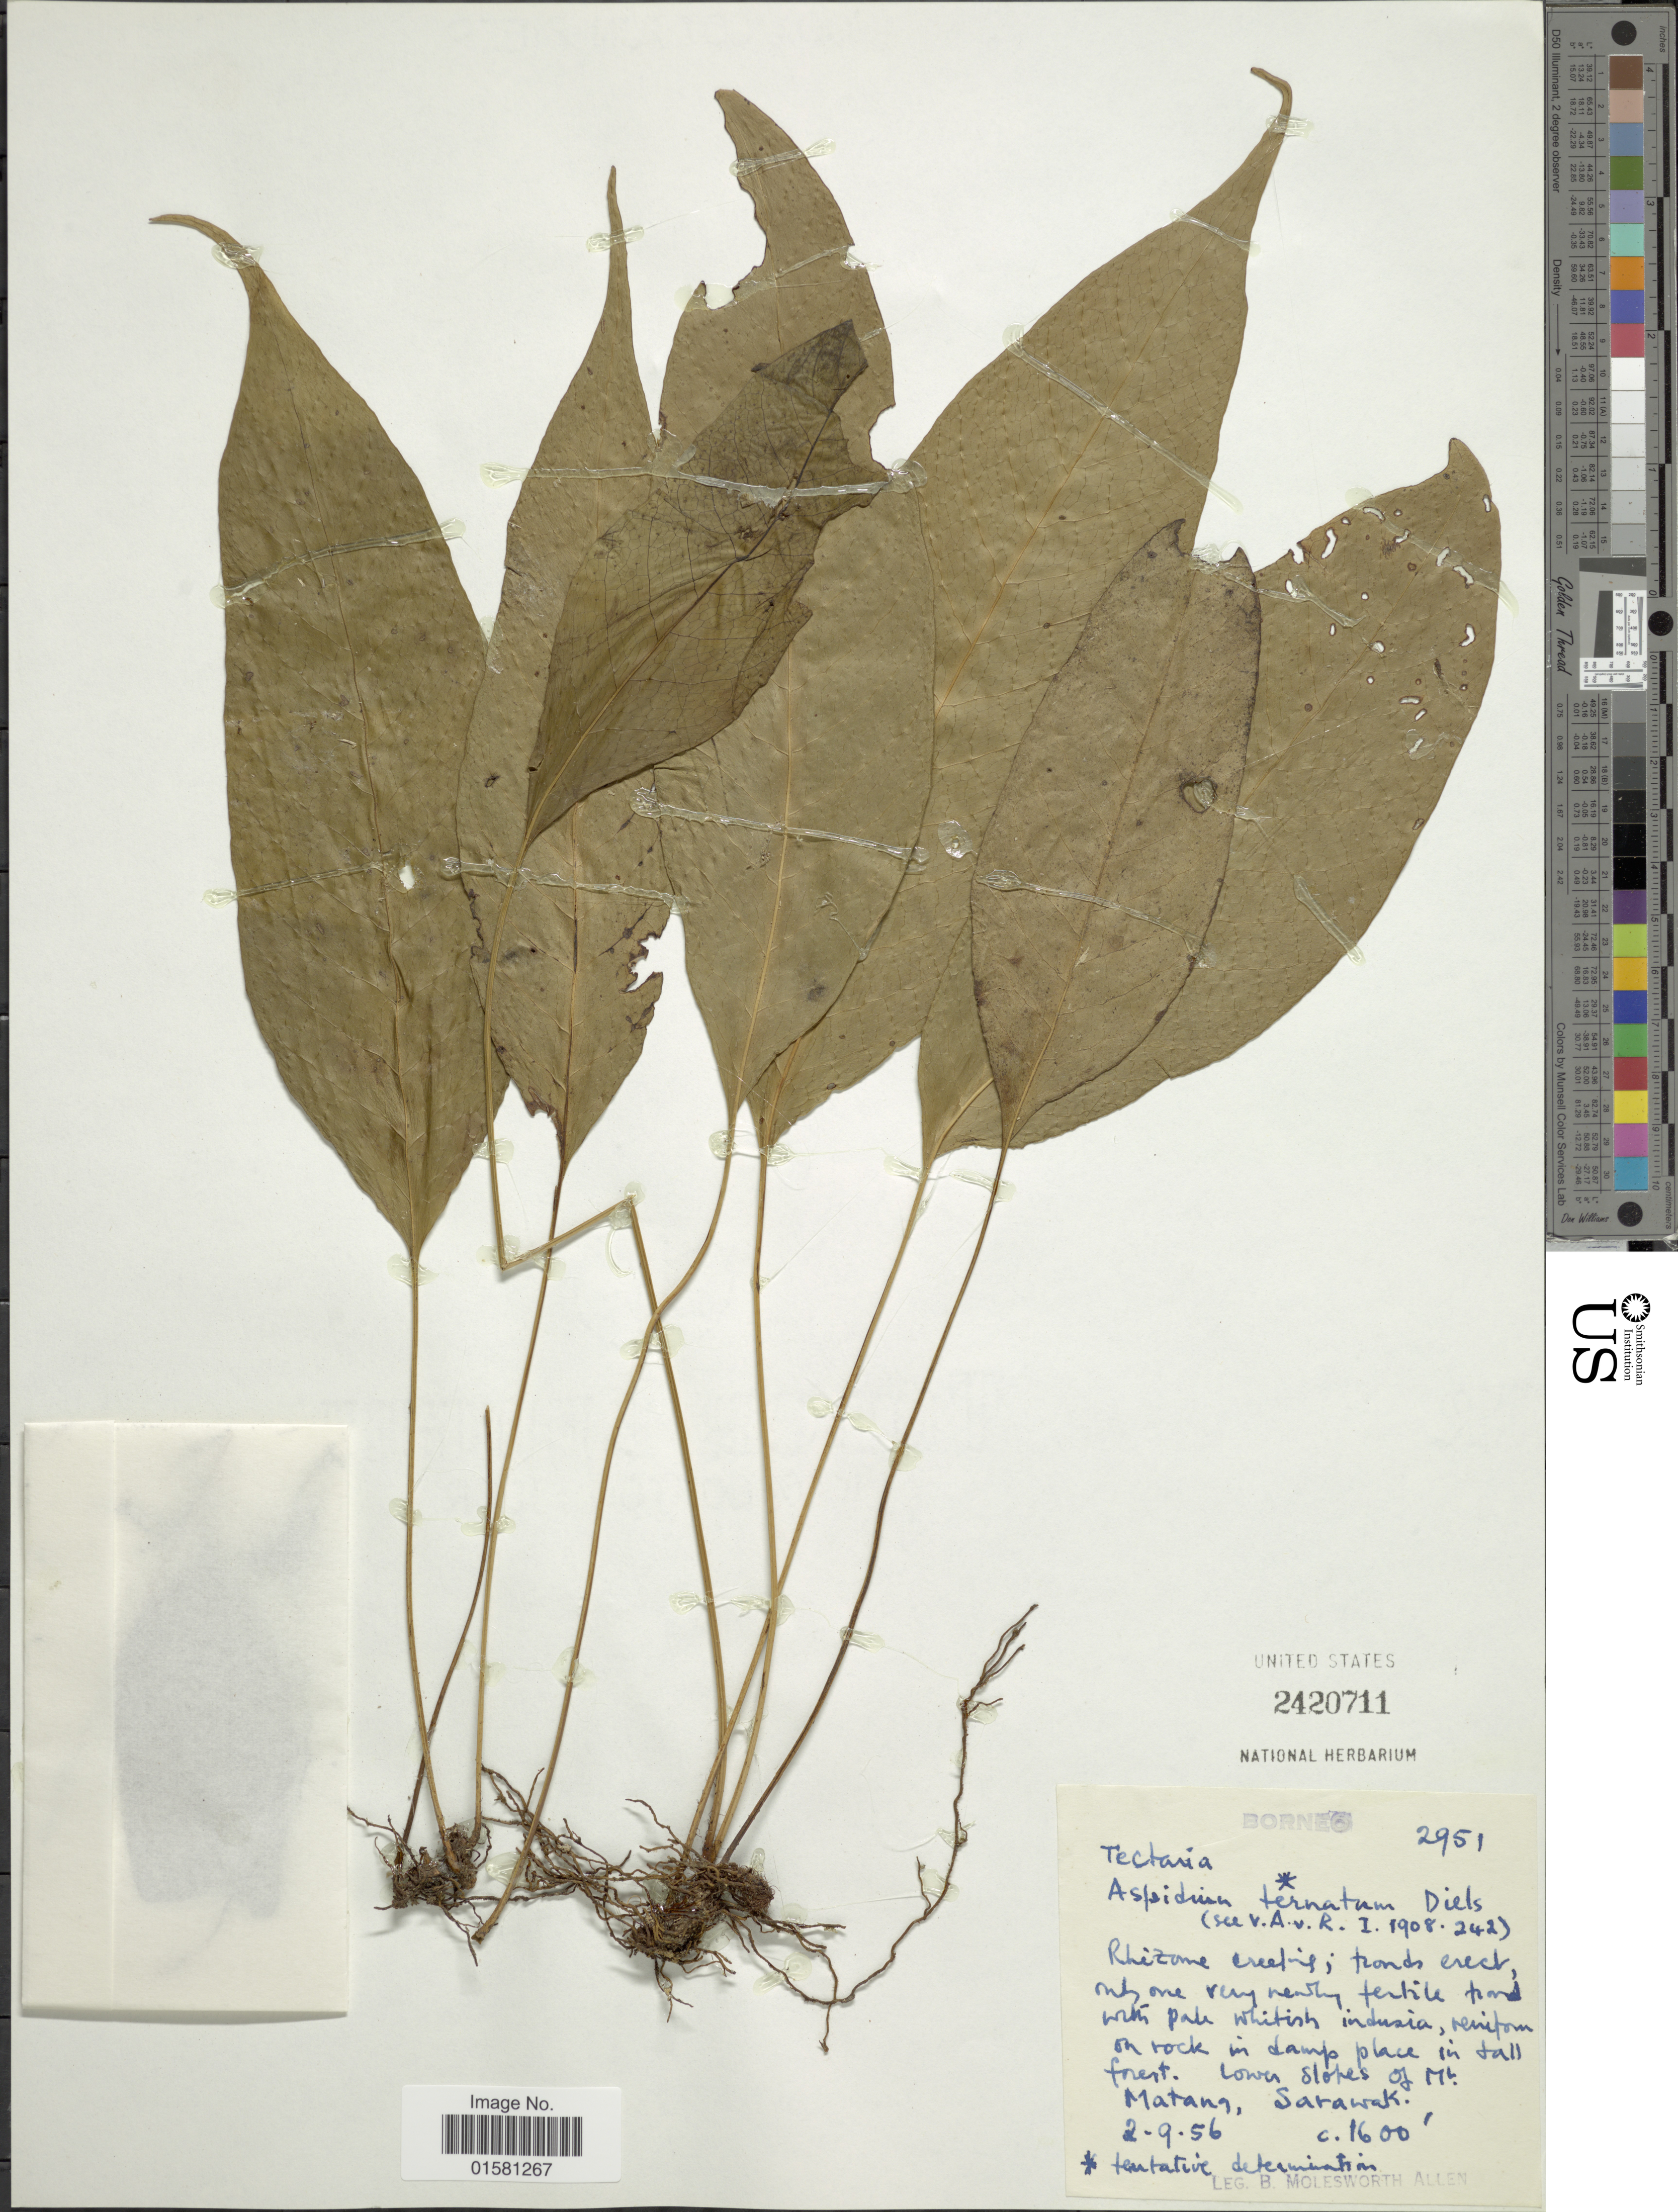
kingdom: Plantae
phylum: Tracheophyta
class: Polypodiopsida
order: Polypodiales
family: Tectariaceae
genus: Tectaria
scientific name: Tectaria ternata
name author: (Baker) Copel.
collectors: B. E. G. Molesworth-Allen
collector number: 2951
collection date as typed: Transcribed d/m/y: 2/9/56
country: Malaysia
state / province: Sarawak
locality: Lower slopes of Mt. Matang, Sarawak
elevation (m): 488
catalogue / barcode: US 2420711